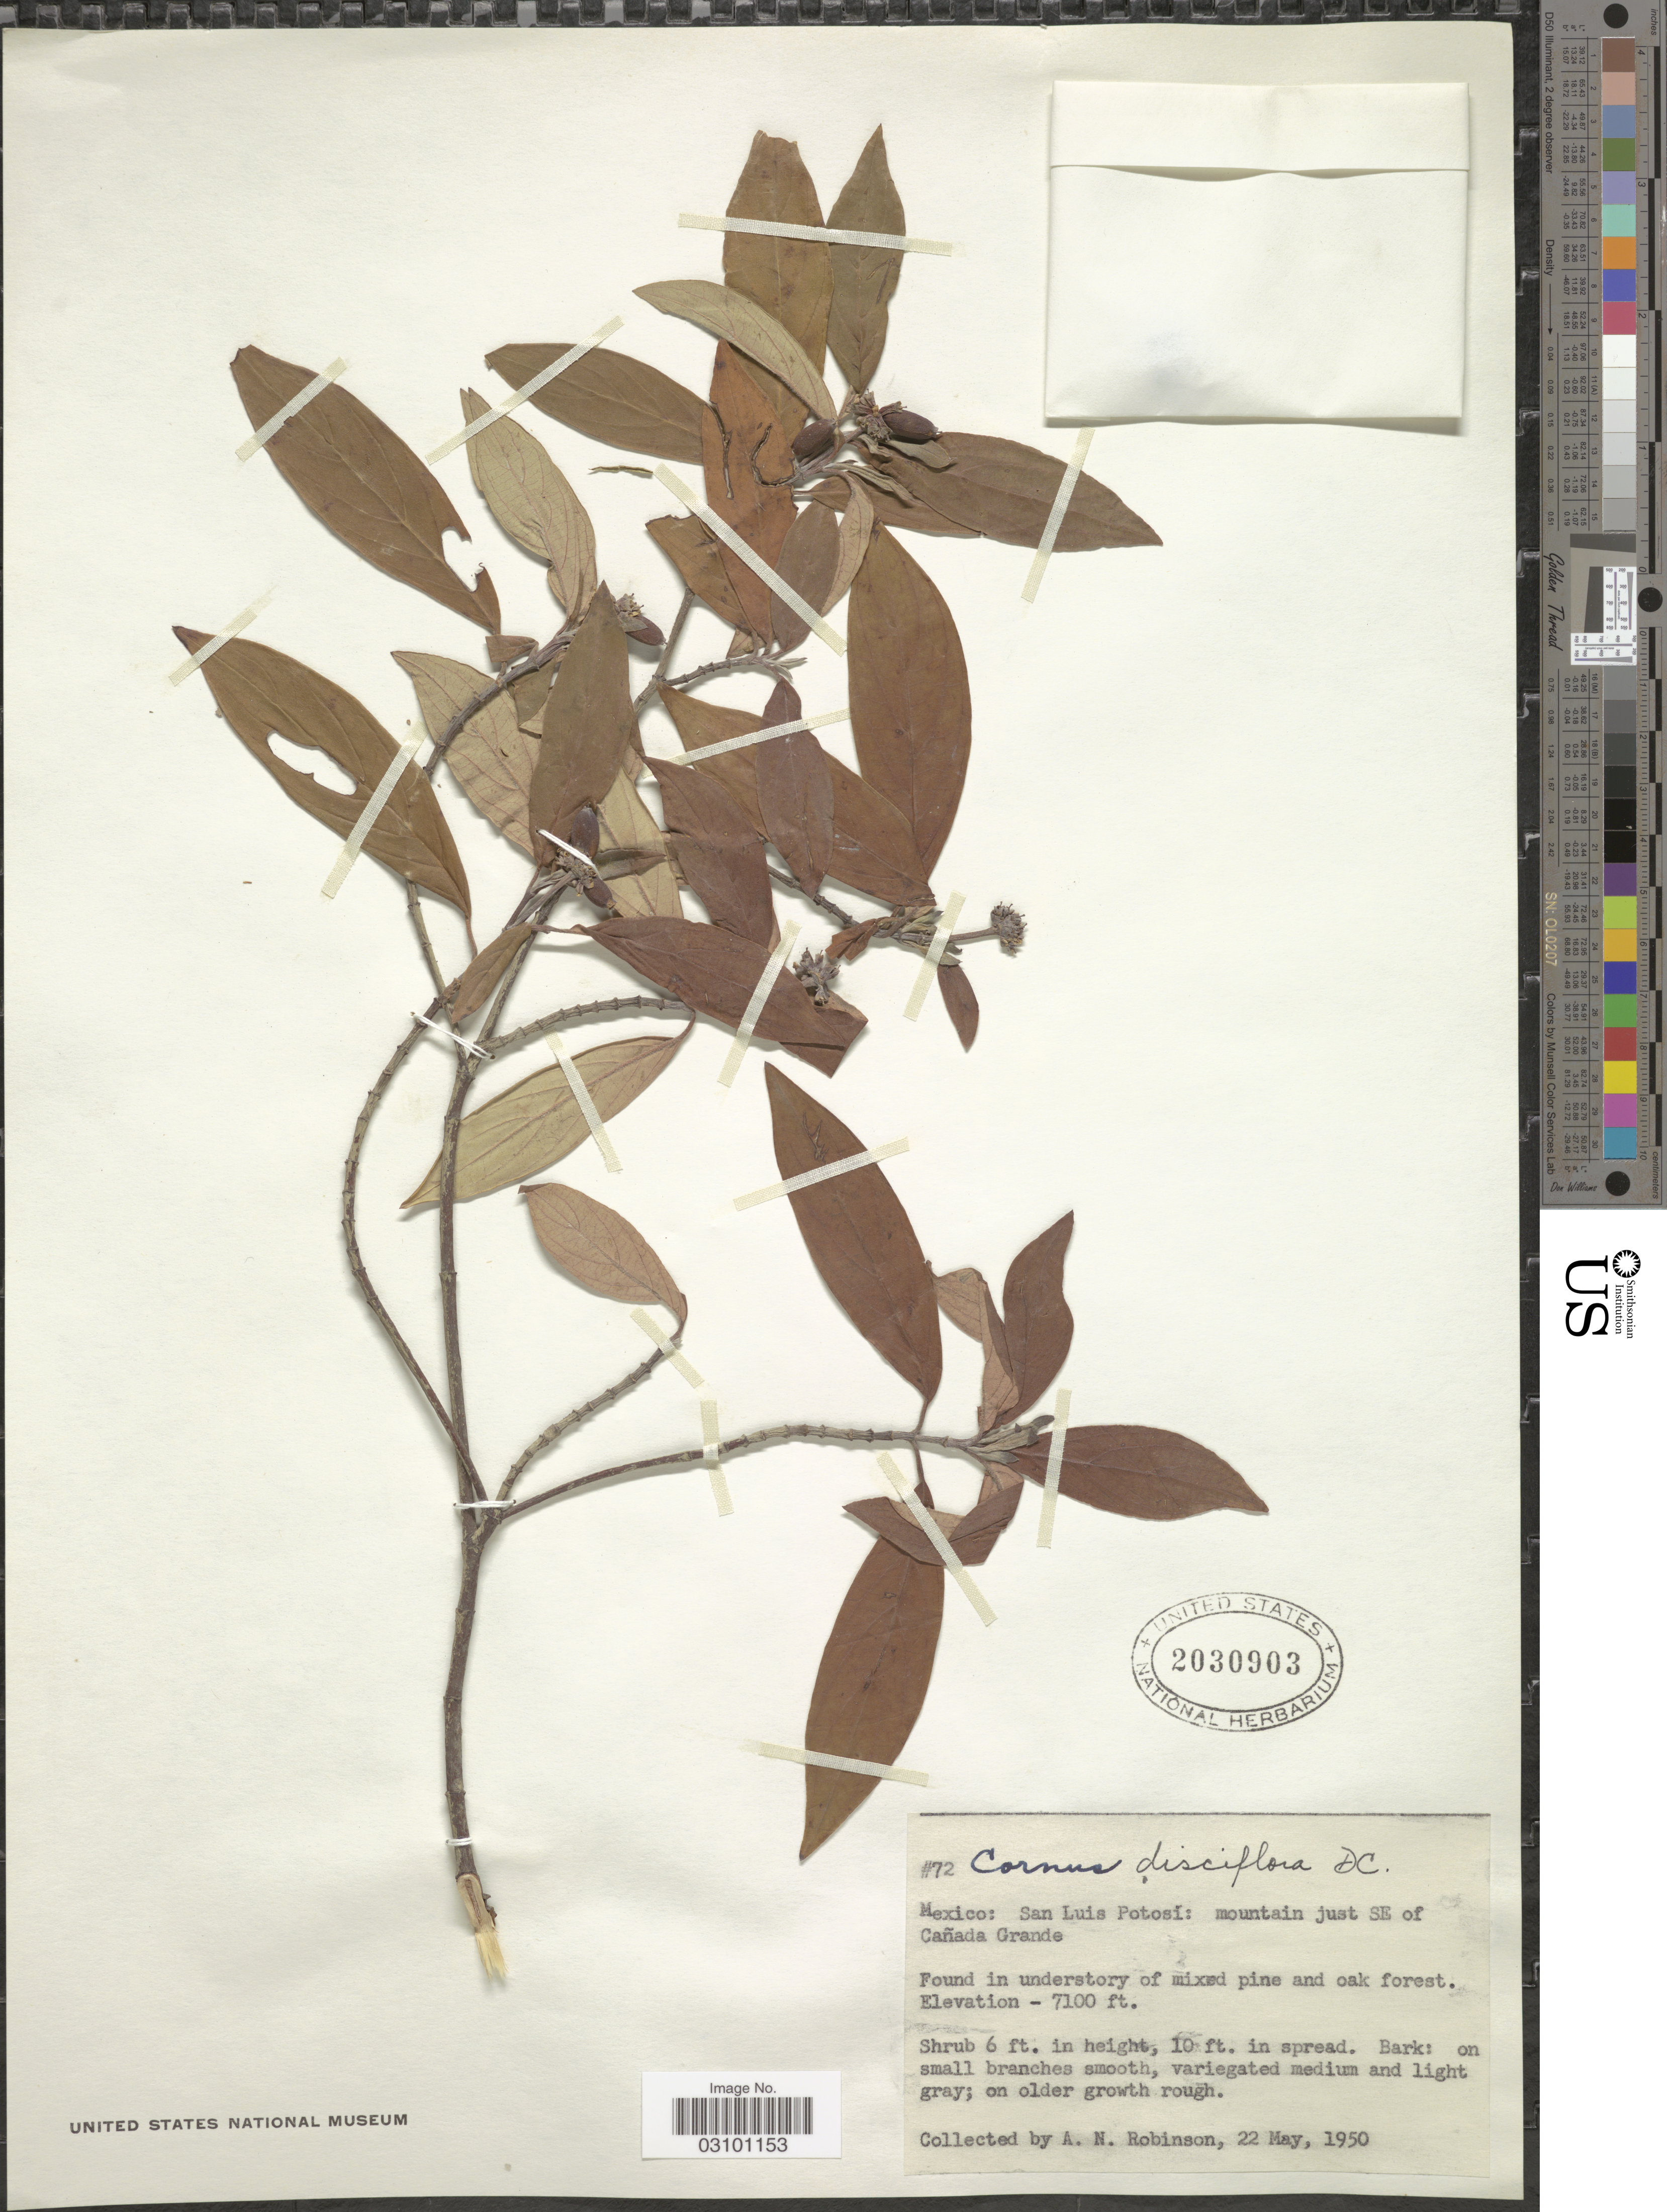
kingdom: Plantae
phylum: Tracheophyta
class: Magnoliopsida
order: Cornales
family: Cornaceae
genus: Cornus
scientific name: Cornus disciflora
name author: Moc. & Sessé ex DC.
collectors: A. N. Robinson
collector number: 72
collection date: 1950-05-22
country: Mexico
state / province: San Luis Potosí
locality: Mountain just SE of Cañada Grande.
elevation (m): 2164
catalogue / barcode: US 2030903